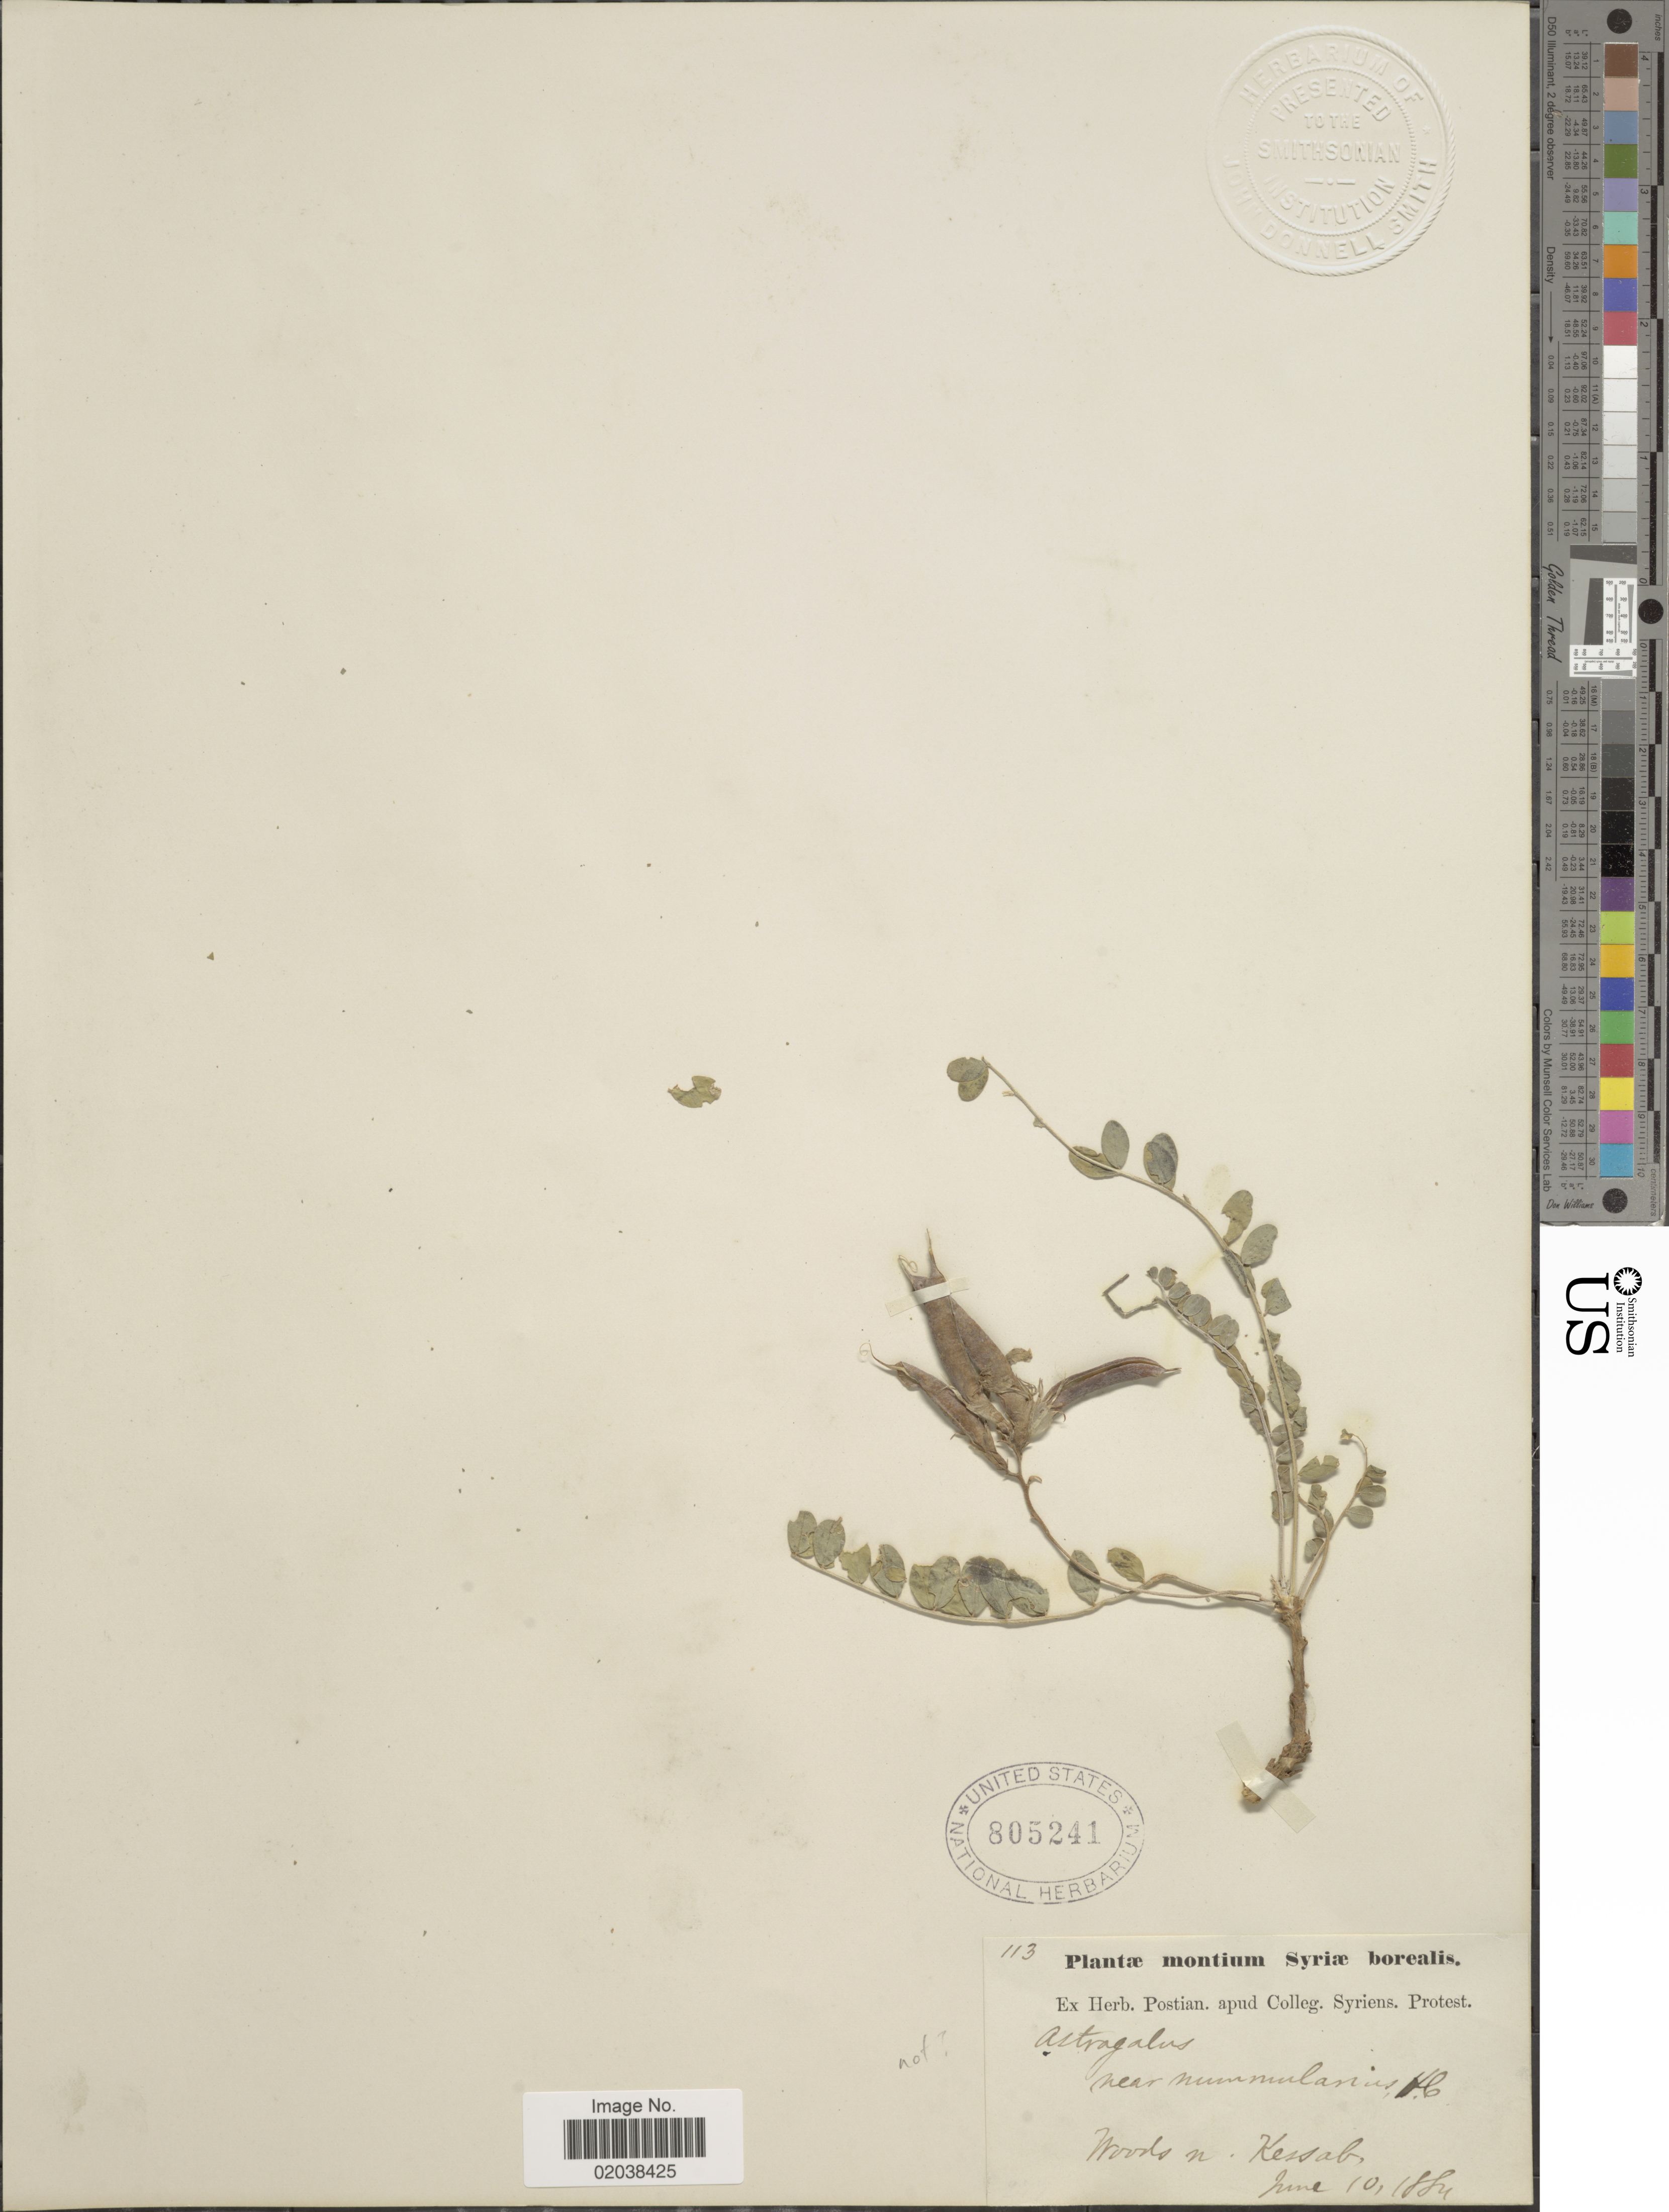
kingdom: Plantae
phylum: Tracheophyta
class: Magnoliopsida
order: Fabales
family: Fabaceae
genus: Astragalus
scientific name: Astragalus nummularius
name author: Lam.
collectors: ex herb. Postian. apud Colleg. Syriens. Protest. USE "Fannie P. A. Shepard" (10308853) AS PRIMARY COLLECTOR INSTEAD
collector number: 113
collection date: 1884-06-10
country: Syria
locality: Syriae borealis. Near mummulanus, HC. Woods n. Kessab [interpreted]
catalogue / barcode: US 805241